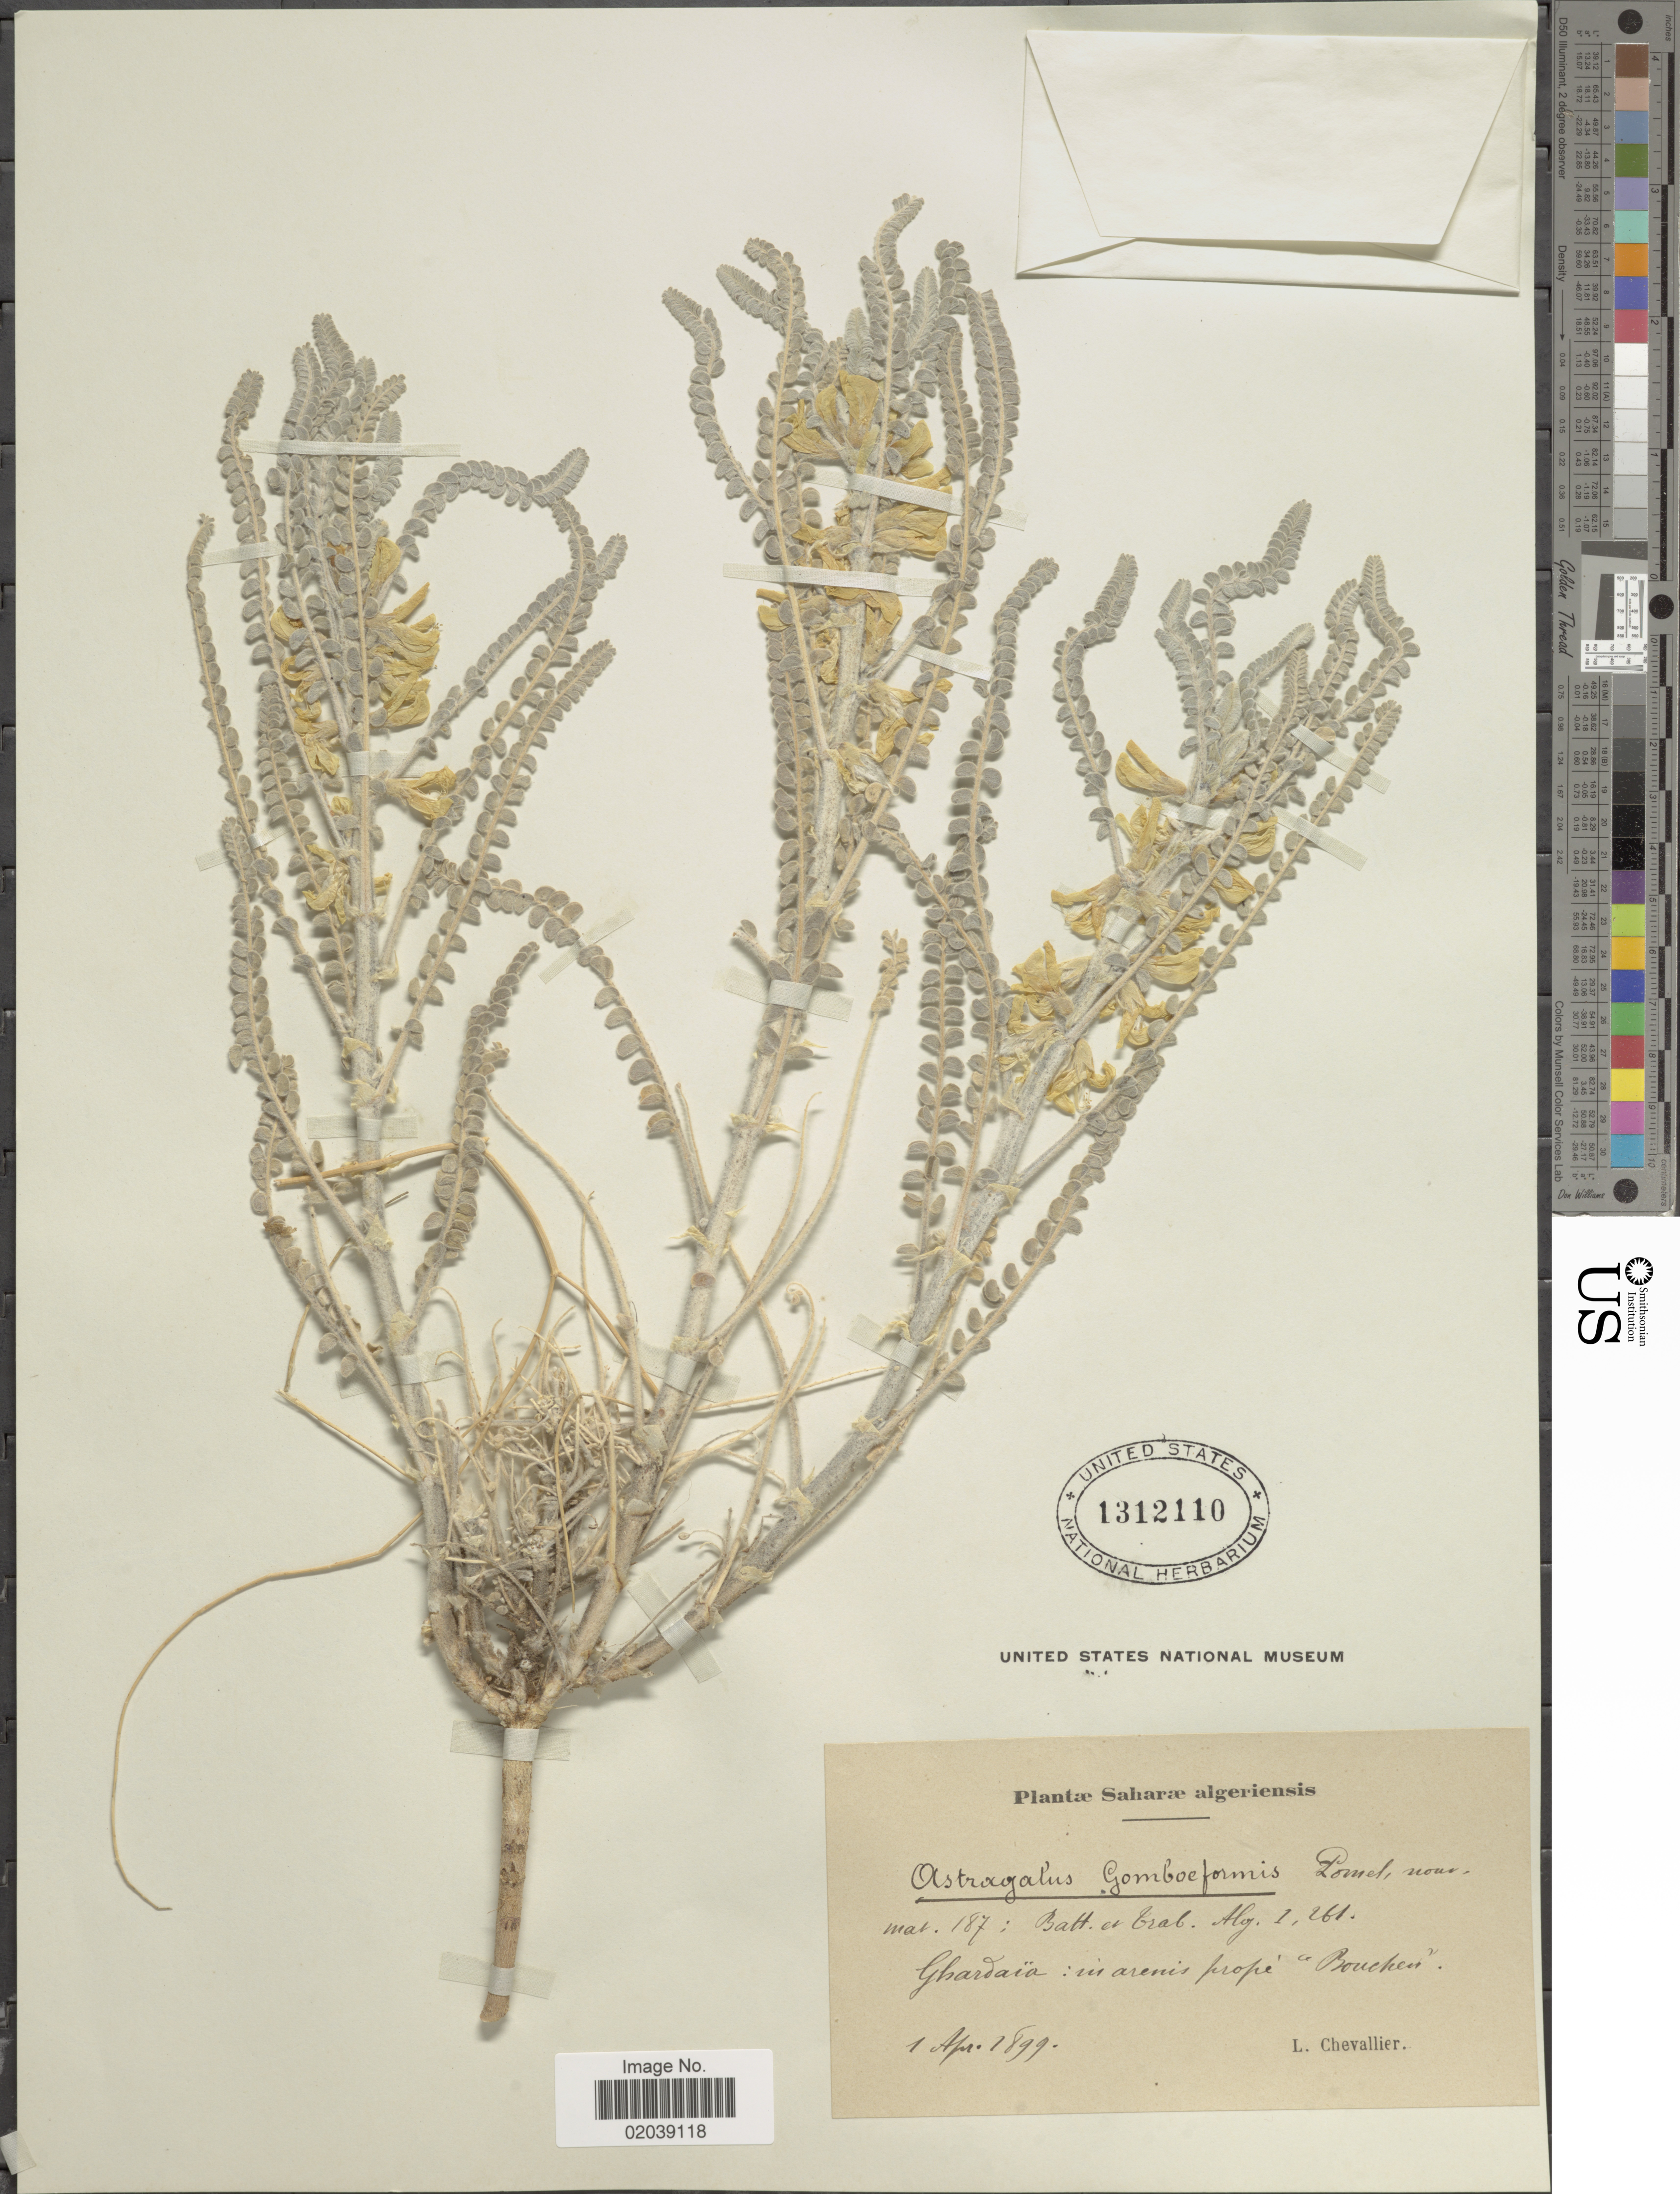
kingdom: Plantae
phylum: Tracheophyta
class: Magnoliopsida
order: Fabales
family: Fabaceae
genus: Astragalus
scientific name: Astragalus gomboeformis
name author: Pomel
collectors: L. Chevallier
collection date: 1899-04-01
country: Algeria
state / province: Ghardaïa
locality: Saharae algeriensis. Ghardaia: in arenis prope "Bouchen"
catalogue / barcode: US 1312110